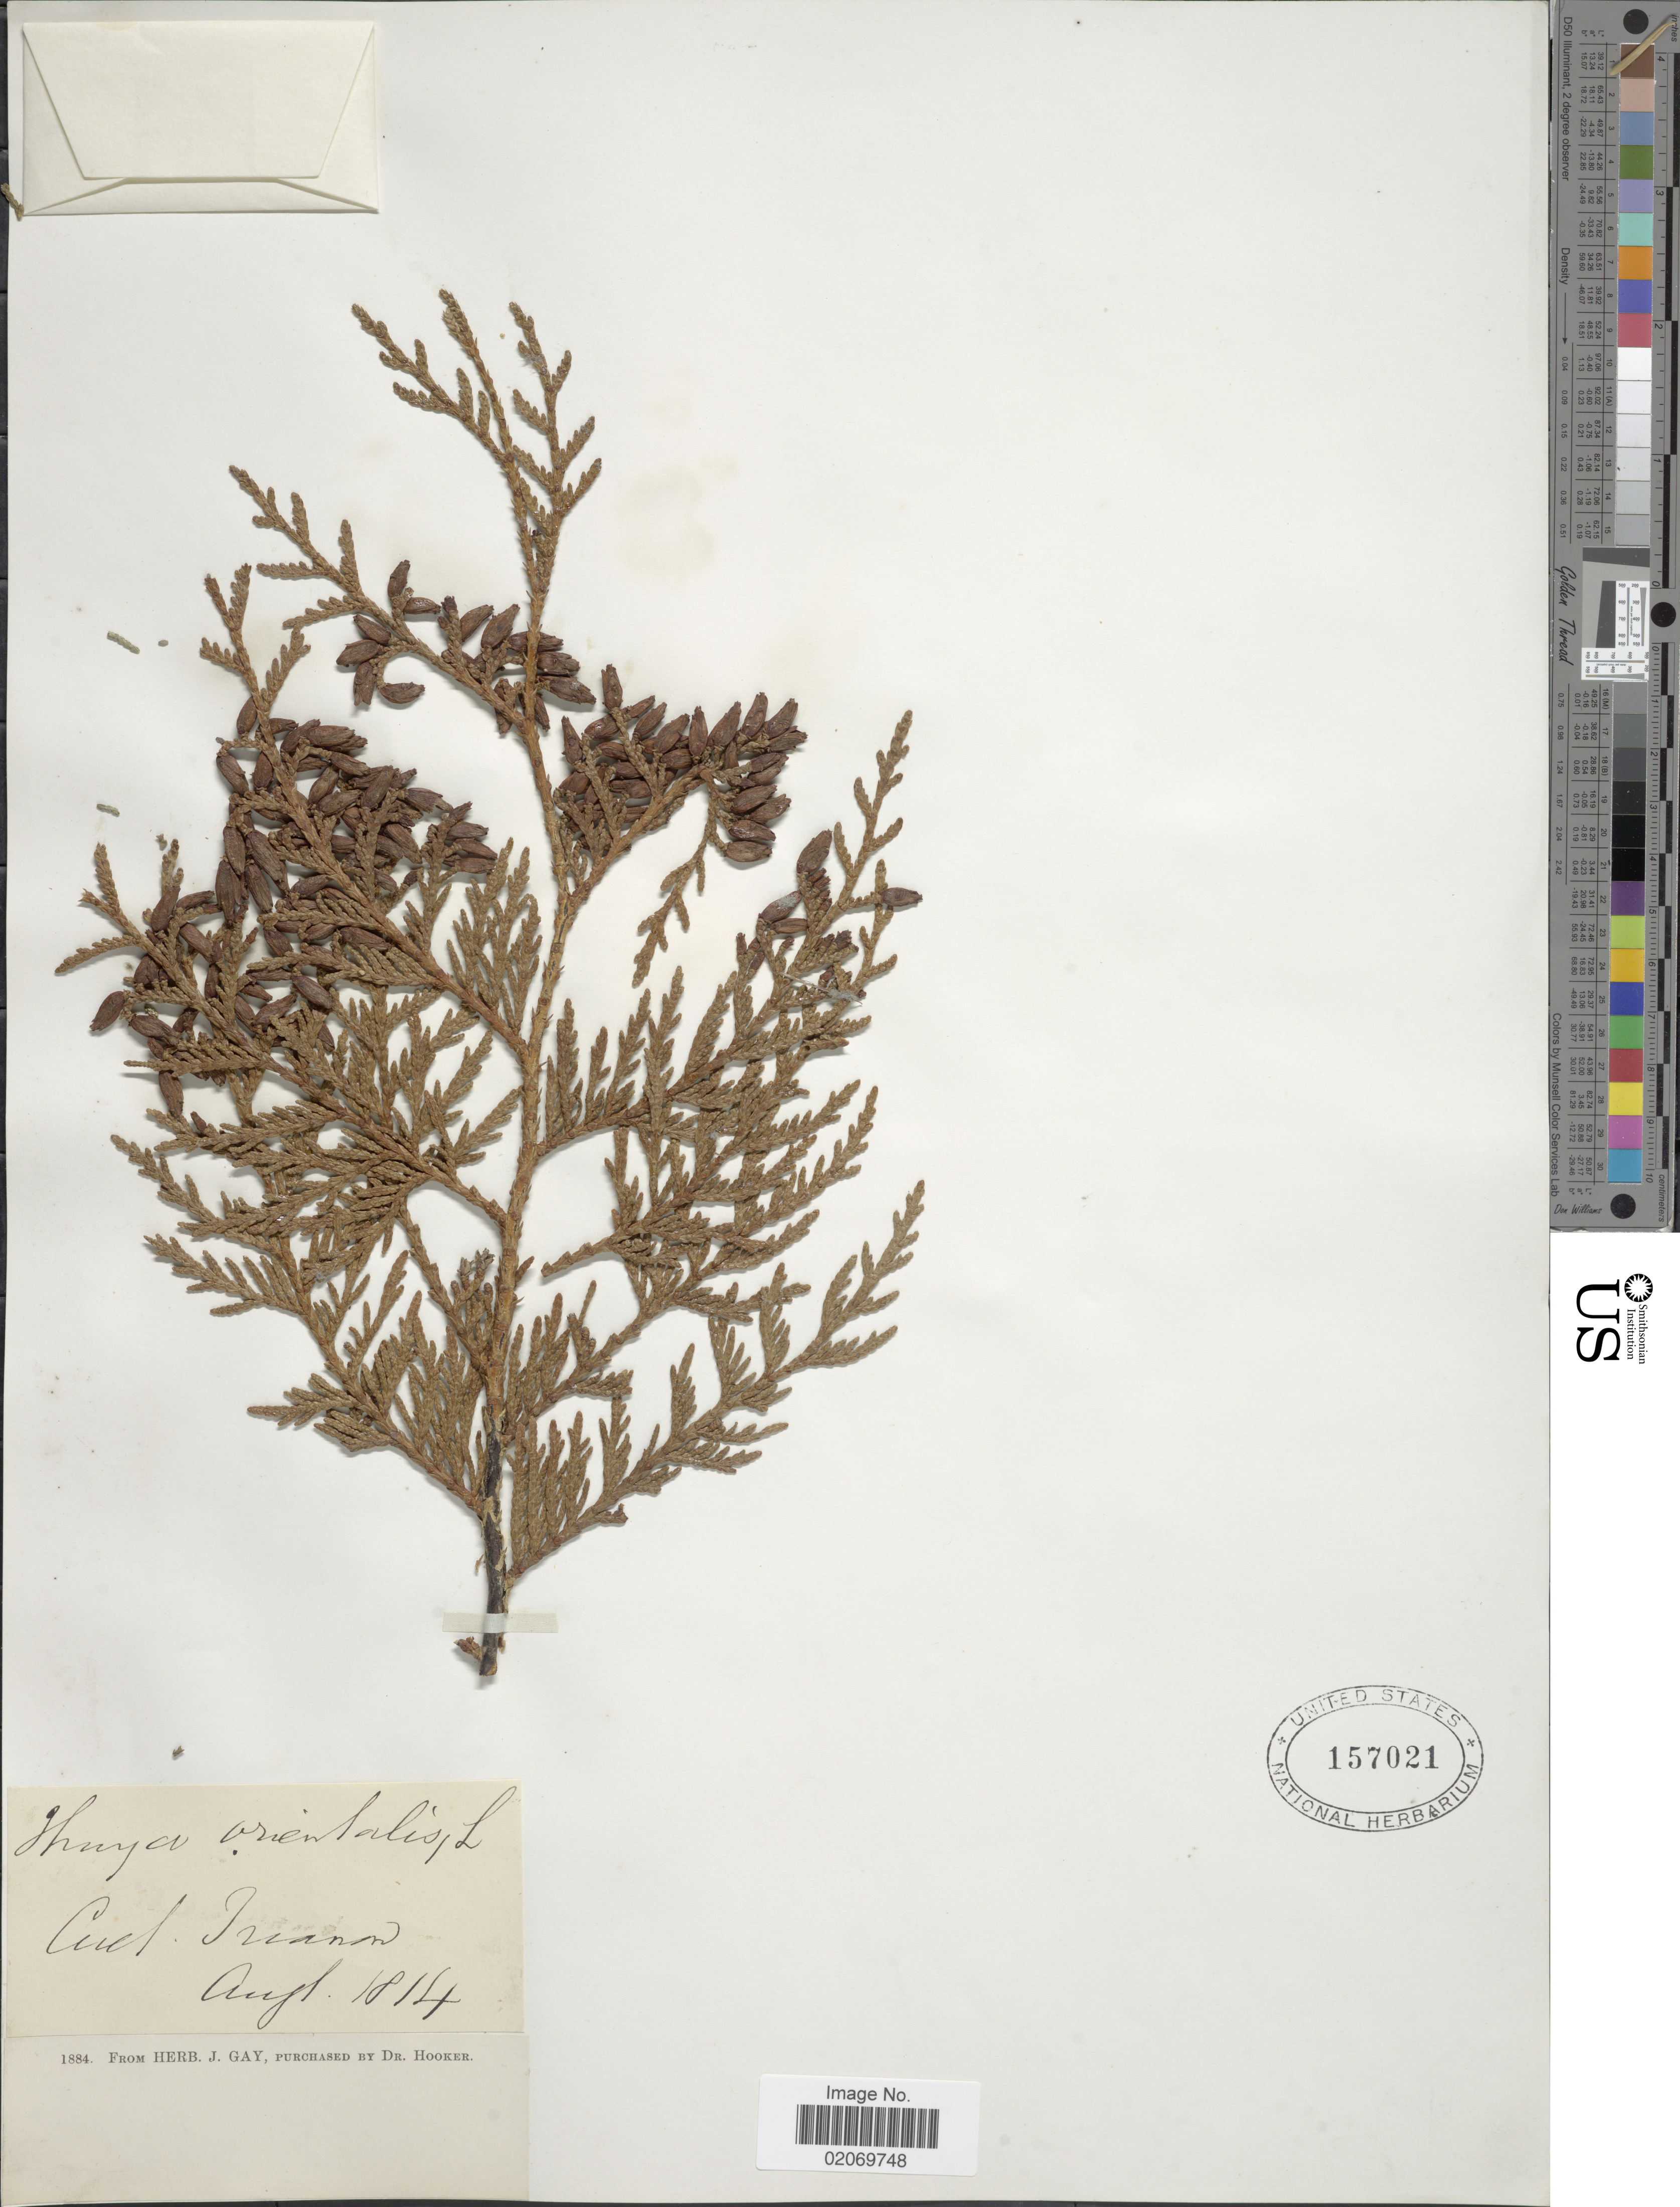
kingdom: Plantae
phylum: Tracheophyta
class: Pinopsida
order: Pinales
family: Cupressaceae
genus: Thuja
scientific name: Thuja orientalis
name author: L.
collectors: ex herb. J. Gay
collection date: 1814-08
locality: Cult Inanon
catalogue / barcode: US 157021